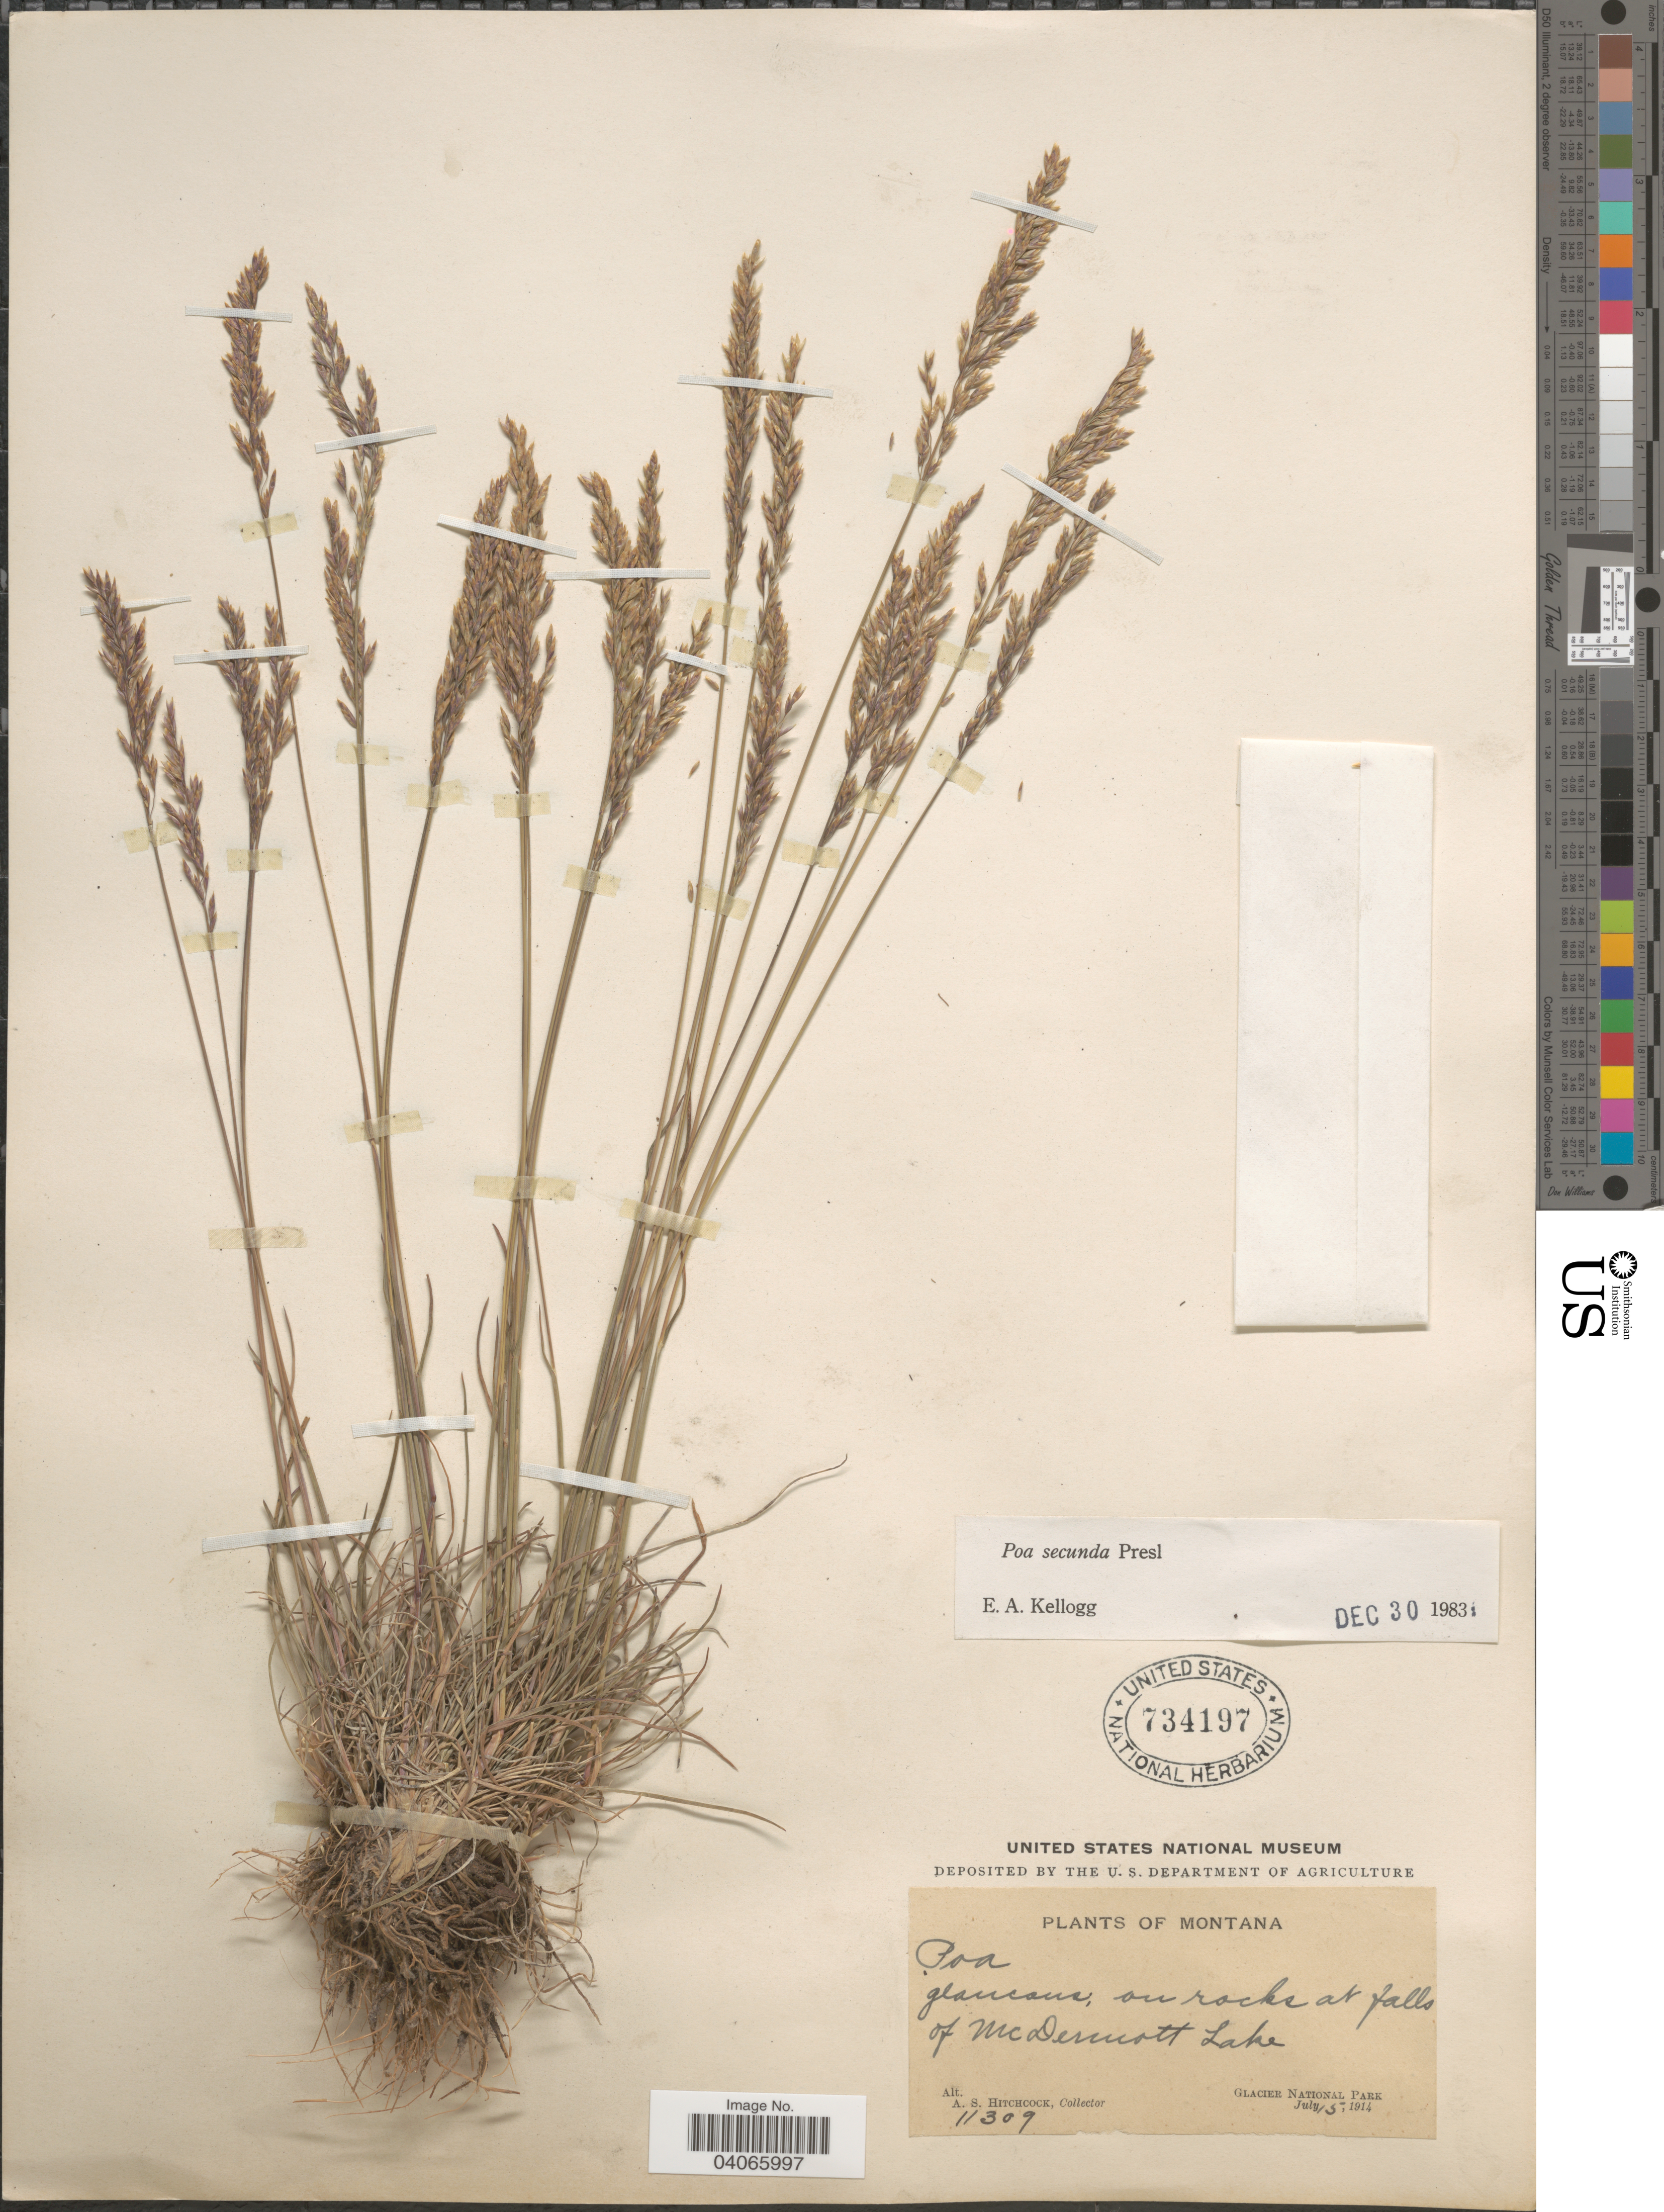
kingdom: Plantae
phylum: Tracheophyta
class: Liliopsida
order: Poales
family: Poaceae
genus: Poa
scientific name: Poa secunda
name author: J. Presl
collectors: A. S. Hitchcock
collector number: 11309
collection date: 1914-07-15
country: United States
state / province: Montana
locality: On rocks at falls of McDermott Lake. Glacier National Park.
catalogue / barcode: US 734197